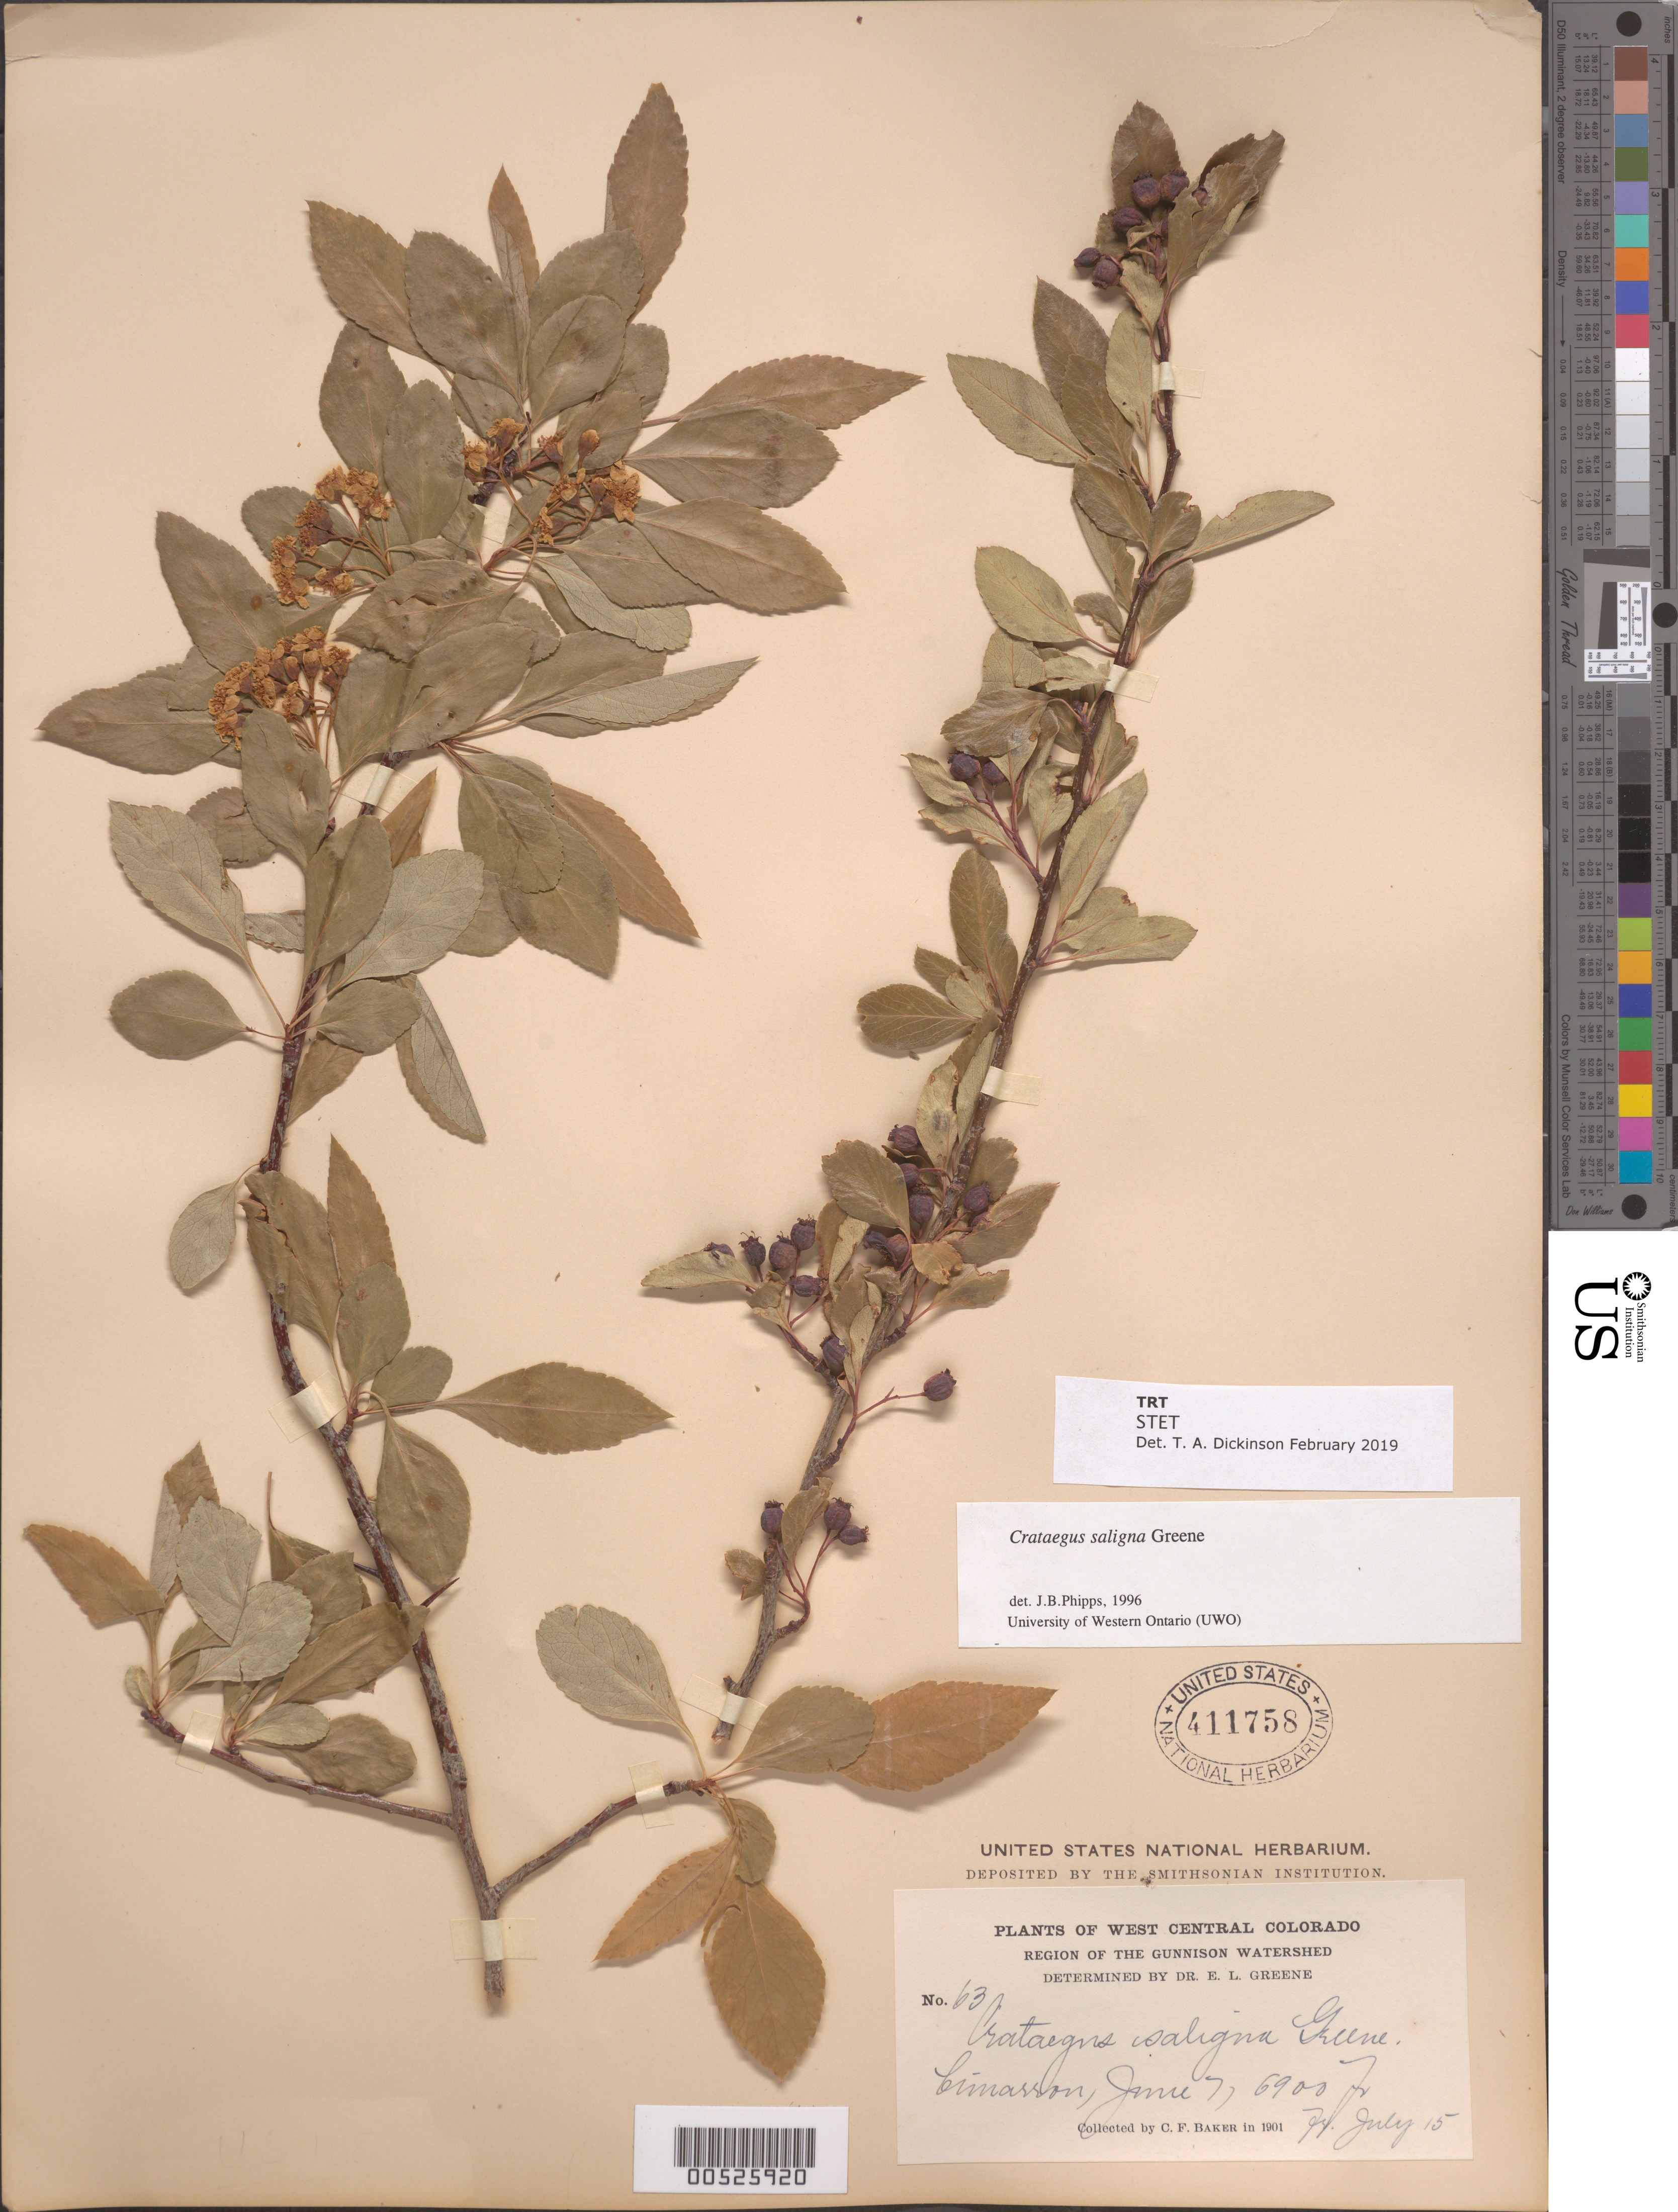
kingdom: Plantae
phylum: Tracheophyta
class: Magnoliopsida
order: Rosales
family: Rosaceae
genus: Crataegus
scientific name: Crataegus saligna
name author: Greene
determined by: Greene, Edward L.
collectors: C. F. Baker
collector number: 63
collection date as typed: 07 Jun 1901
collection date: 1901-06-07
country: United States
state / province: Colorado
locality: Cimarron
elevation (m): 2103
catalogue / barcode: US 411758